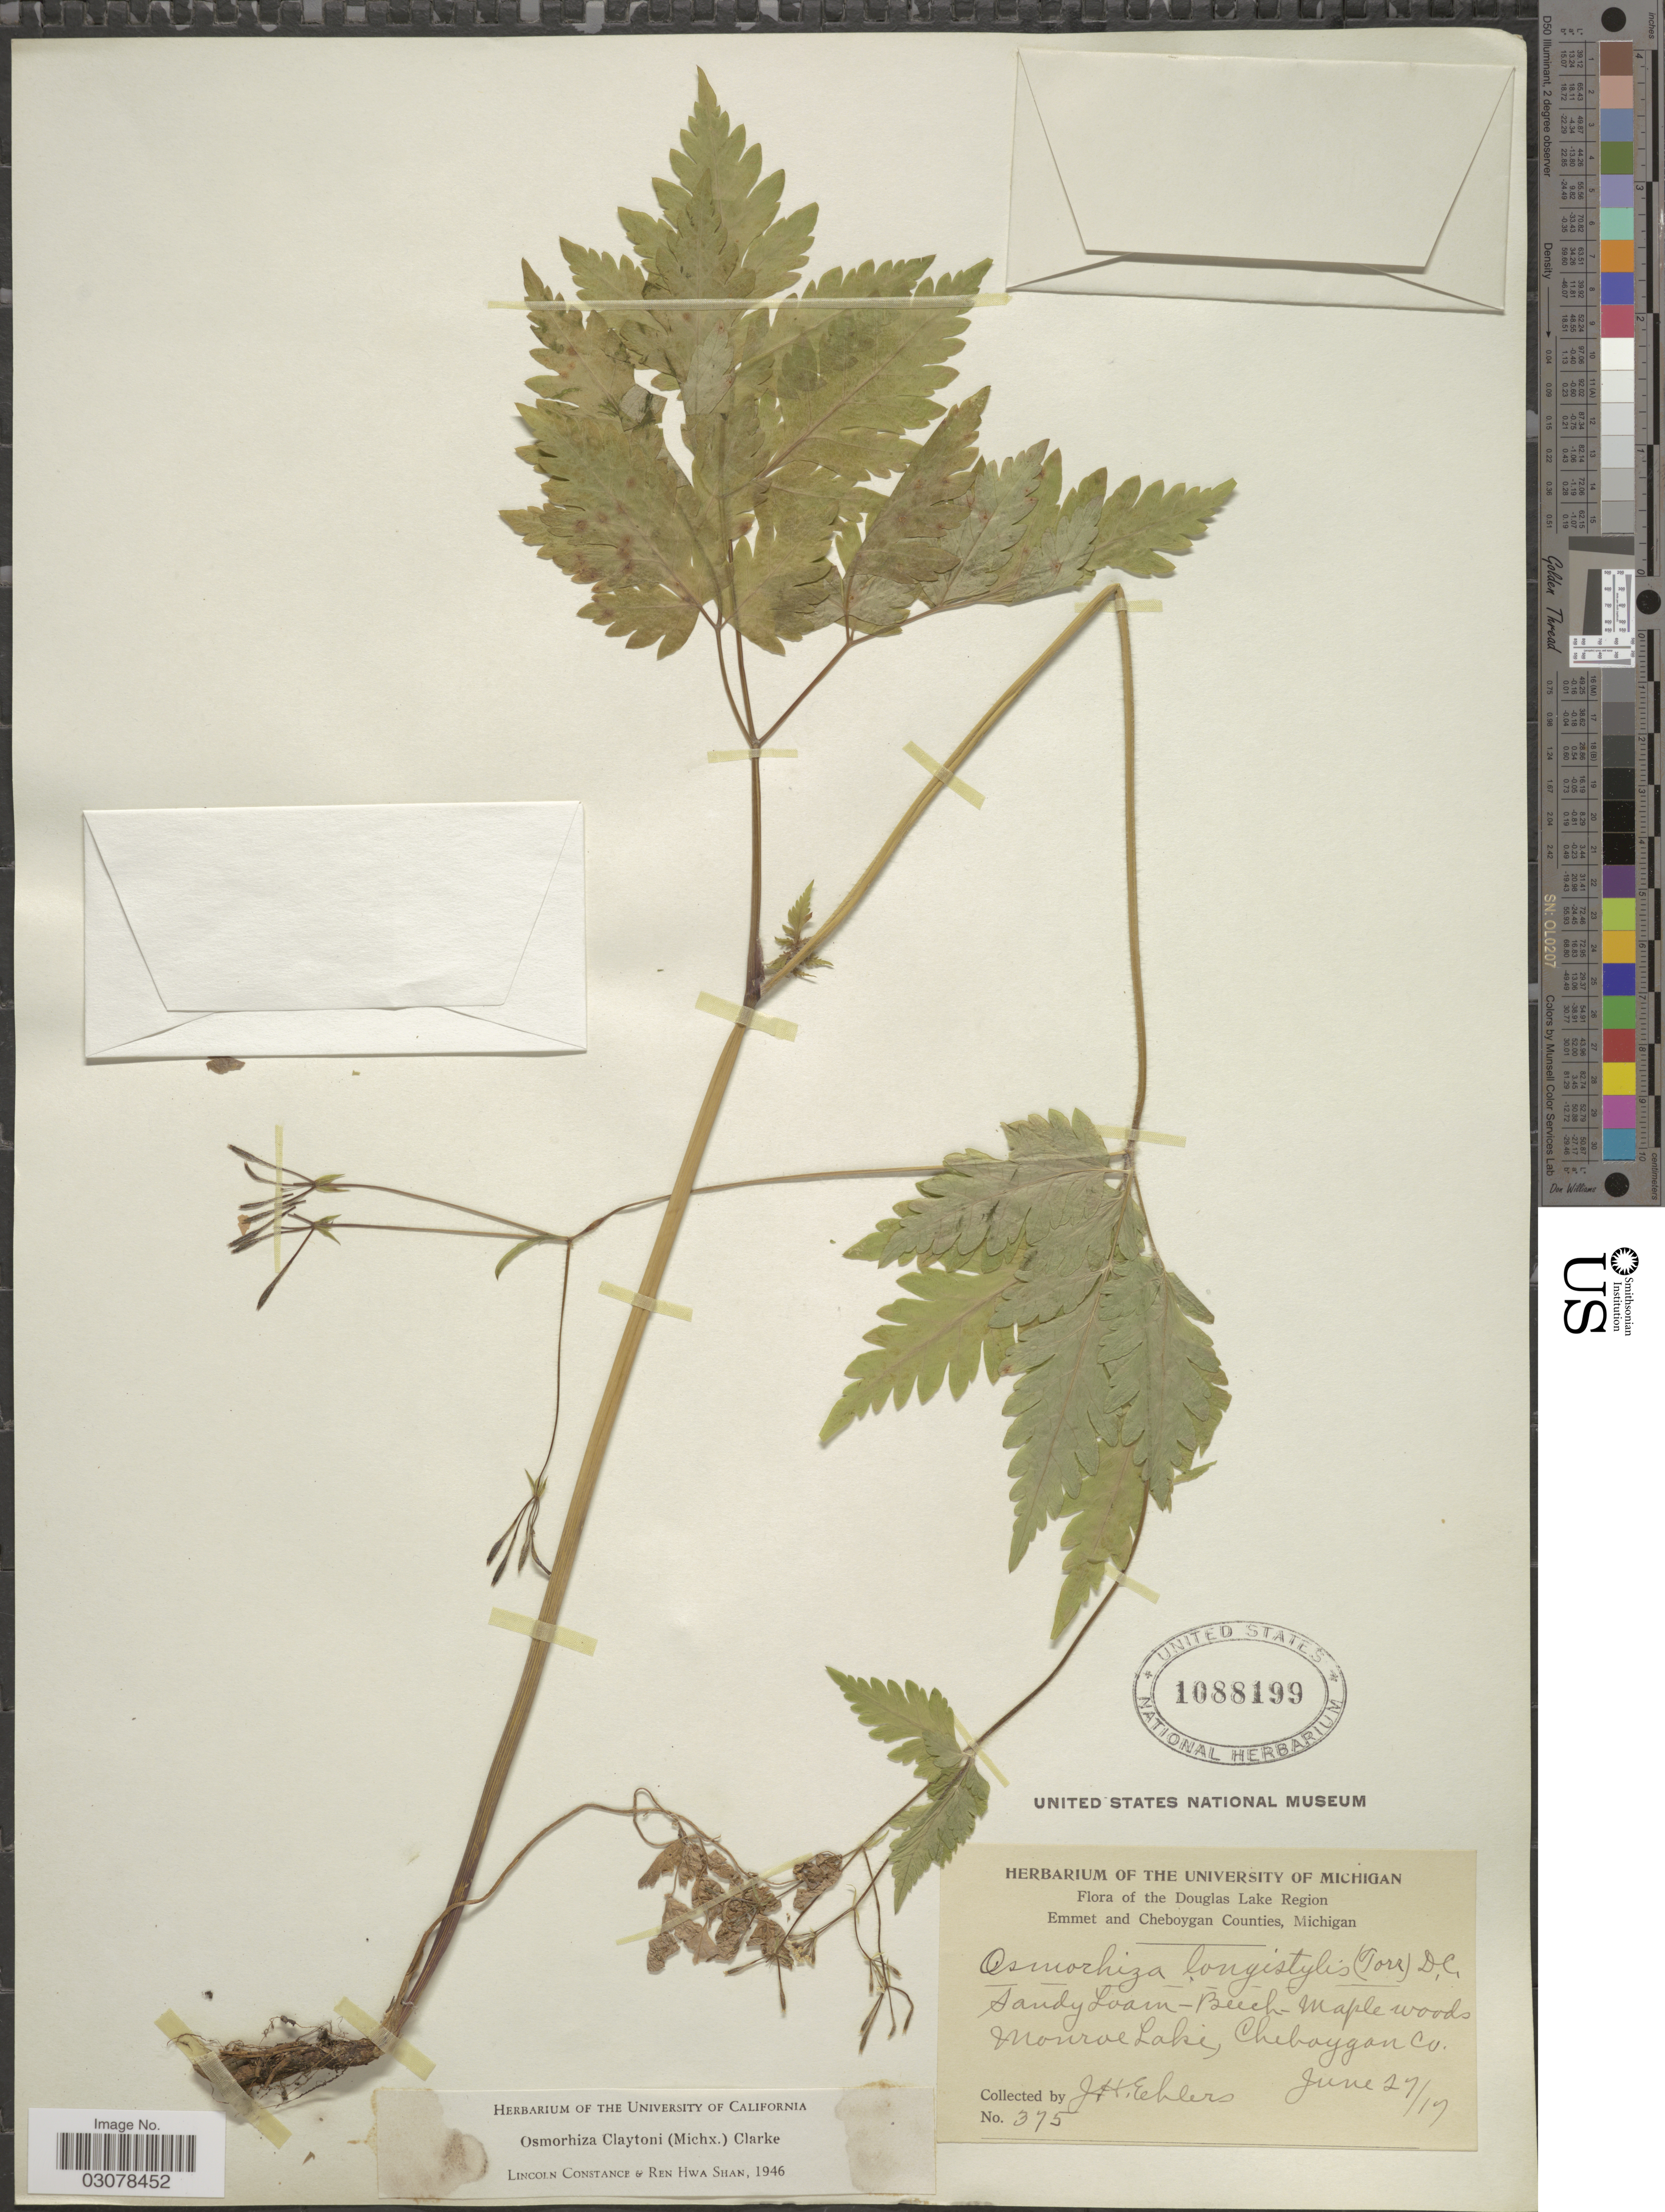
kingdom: Plantae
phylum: Tracheophyta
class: Magnoliopsida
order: Apiales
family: Apiaceae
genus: Osmorhiza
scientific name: Osmorhiza claytonii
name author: (Michx.) C.B. Clarke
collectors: J. Echlers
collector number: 375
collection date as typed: Transcribed d/m/y: 27/6/17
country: United States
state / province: Michigan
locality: Douglas Lake Region. Emmet and Cheboygan Counties. Monroe Lake, Cheboygan Co.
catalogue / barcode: US 1088199